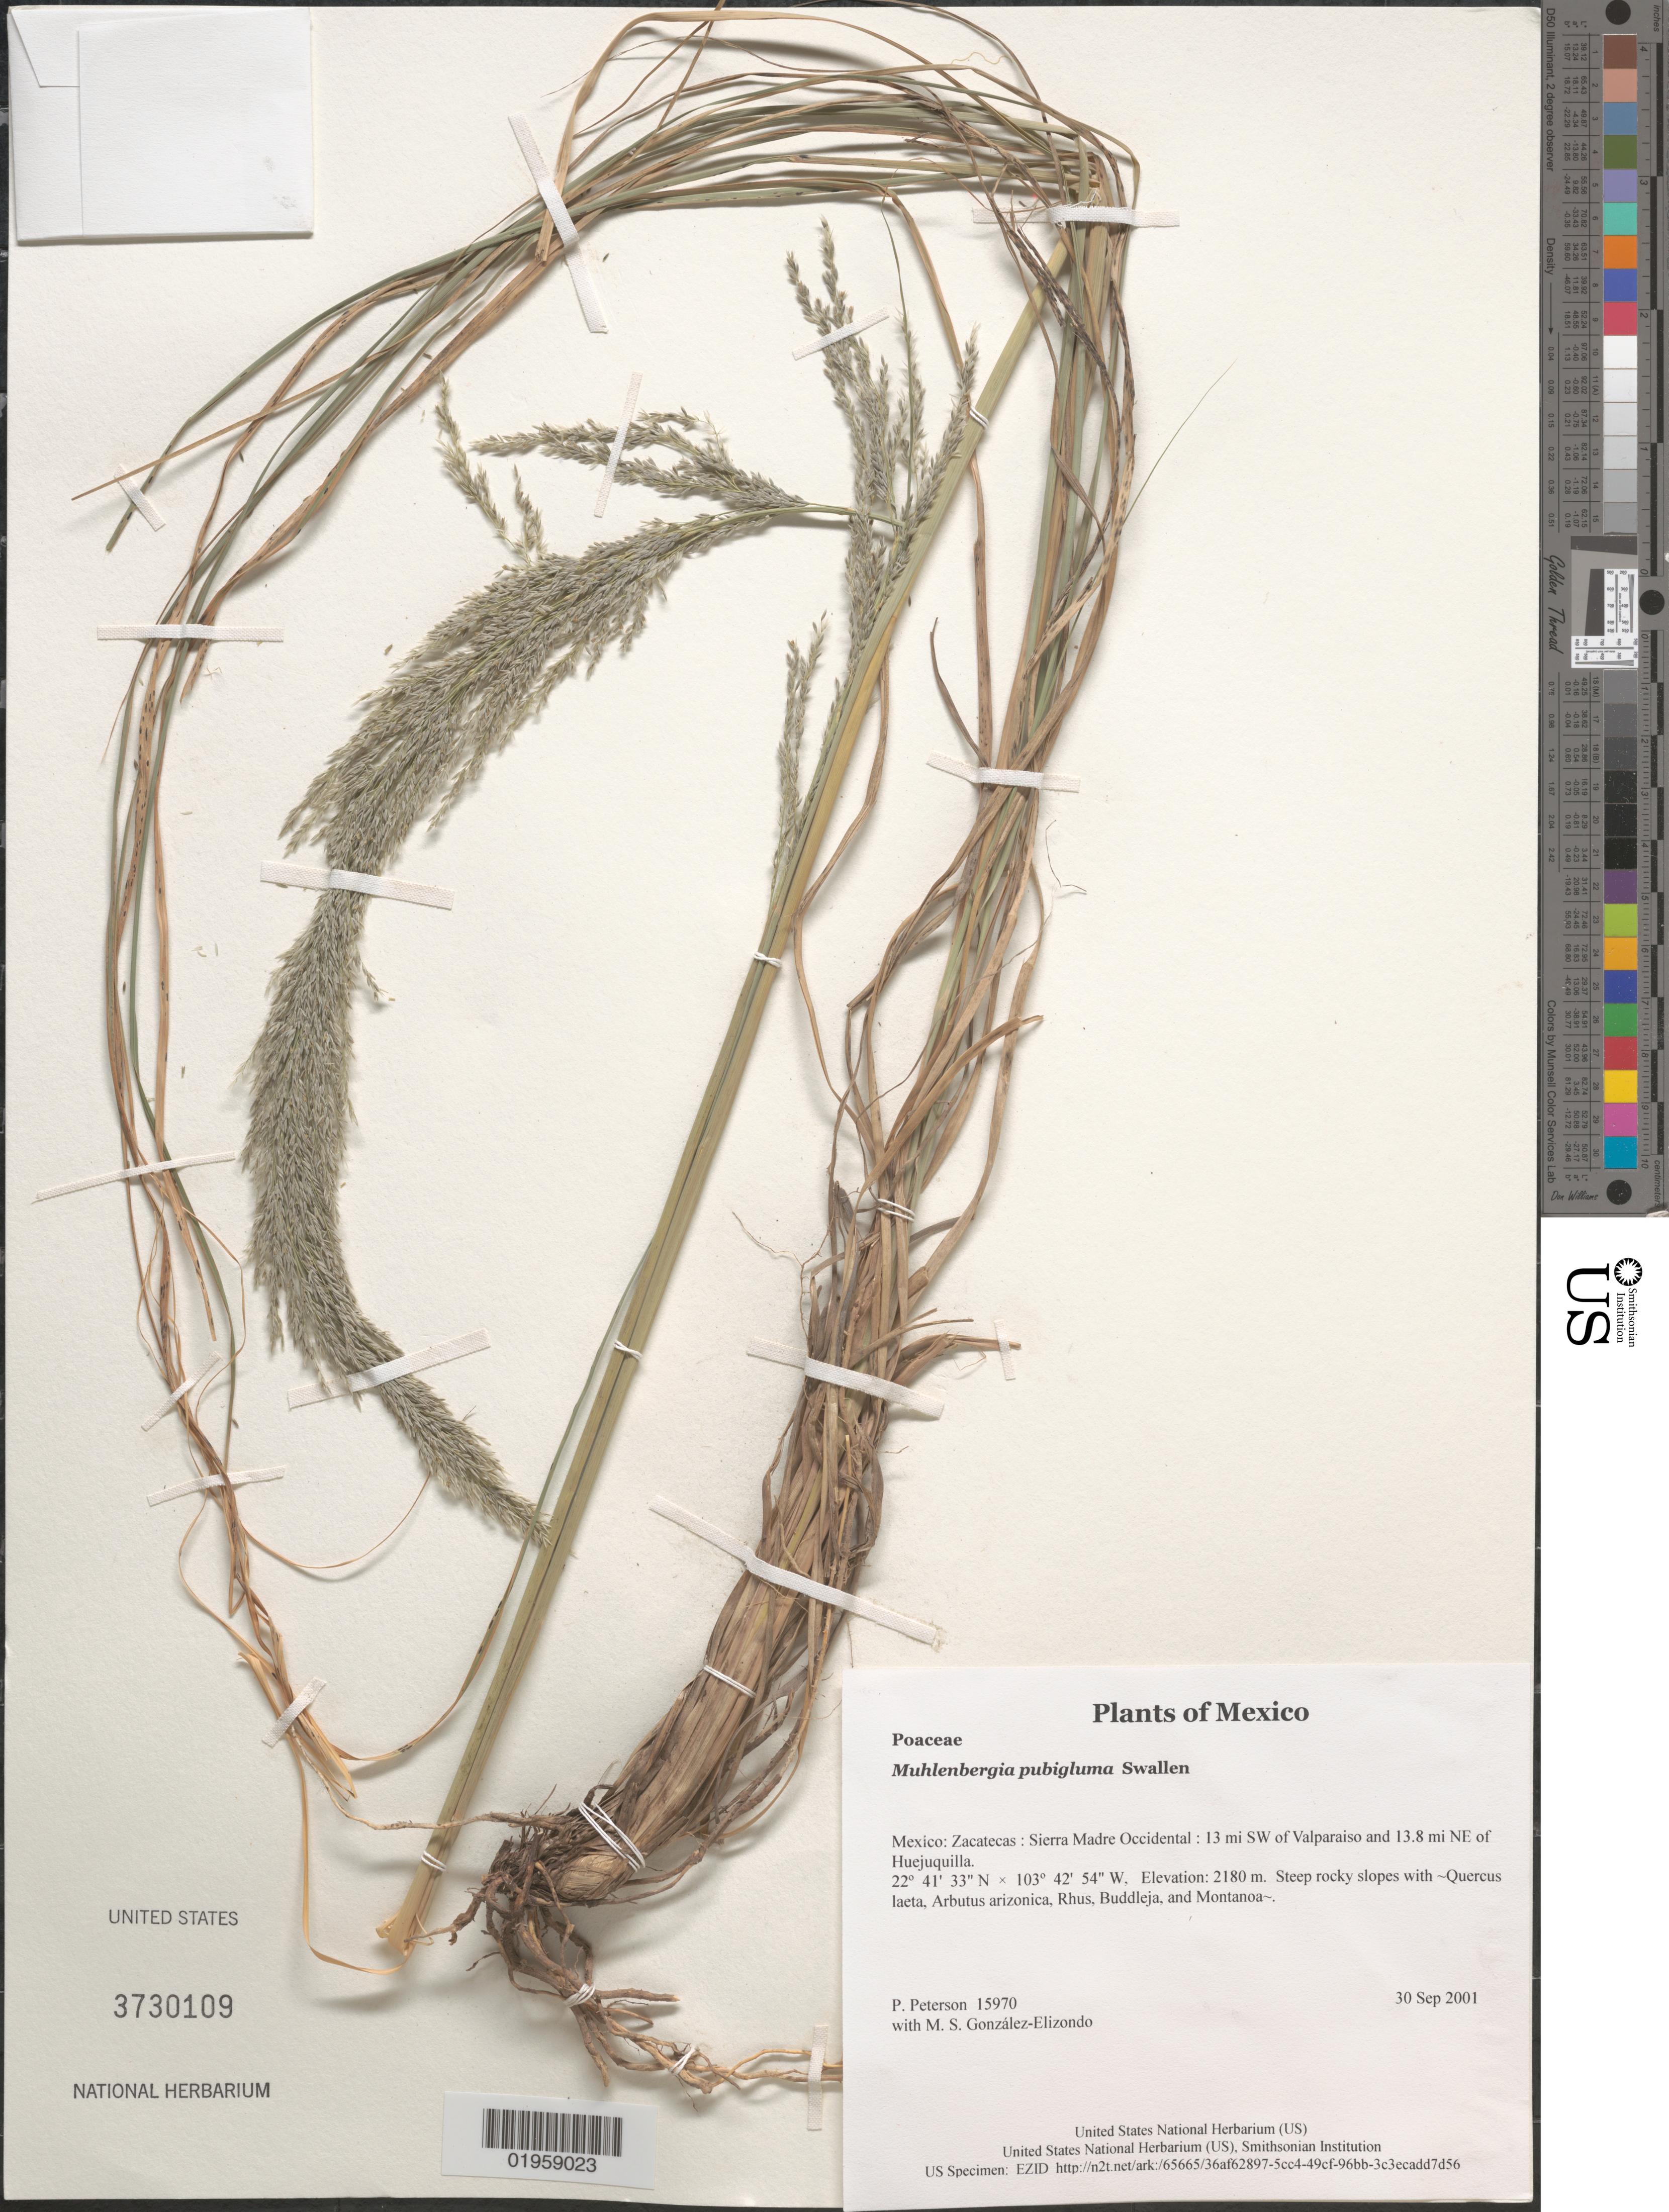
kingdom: Plantae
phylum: Tracheophyta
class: Liliopsida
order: Poales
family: Poaceae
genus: Muhlenbergia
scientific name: Muhlenbergia pubigluma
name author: Swallen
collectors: P. M. Peterson & M. S. González-Elizondo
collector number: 15970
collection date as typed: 30 Sep 2001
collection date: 2001-09-30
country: Mexico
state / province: Zacatecas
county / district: Sierra Madre Occidental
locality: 13 mi SW of Valparaiso and 13.8 mi NE of Huejuquilla.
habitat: Steep rocky slopes with ~Quercus laeta, Arbutus arizonica, Rhus, Buddleja, and Montanoa~.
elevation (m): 2180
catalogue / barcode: US 3730109